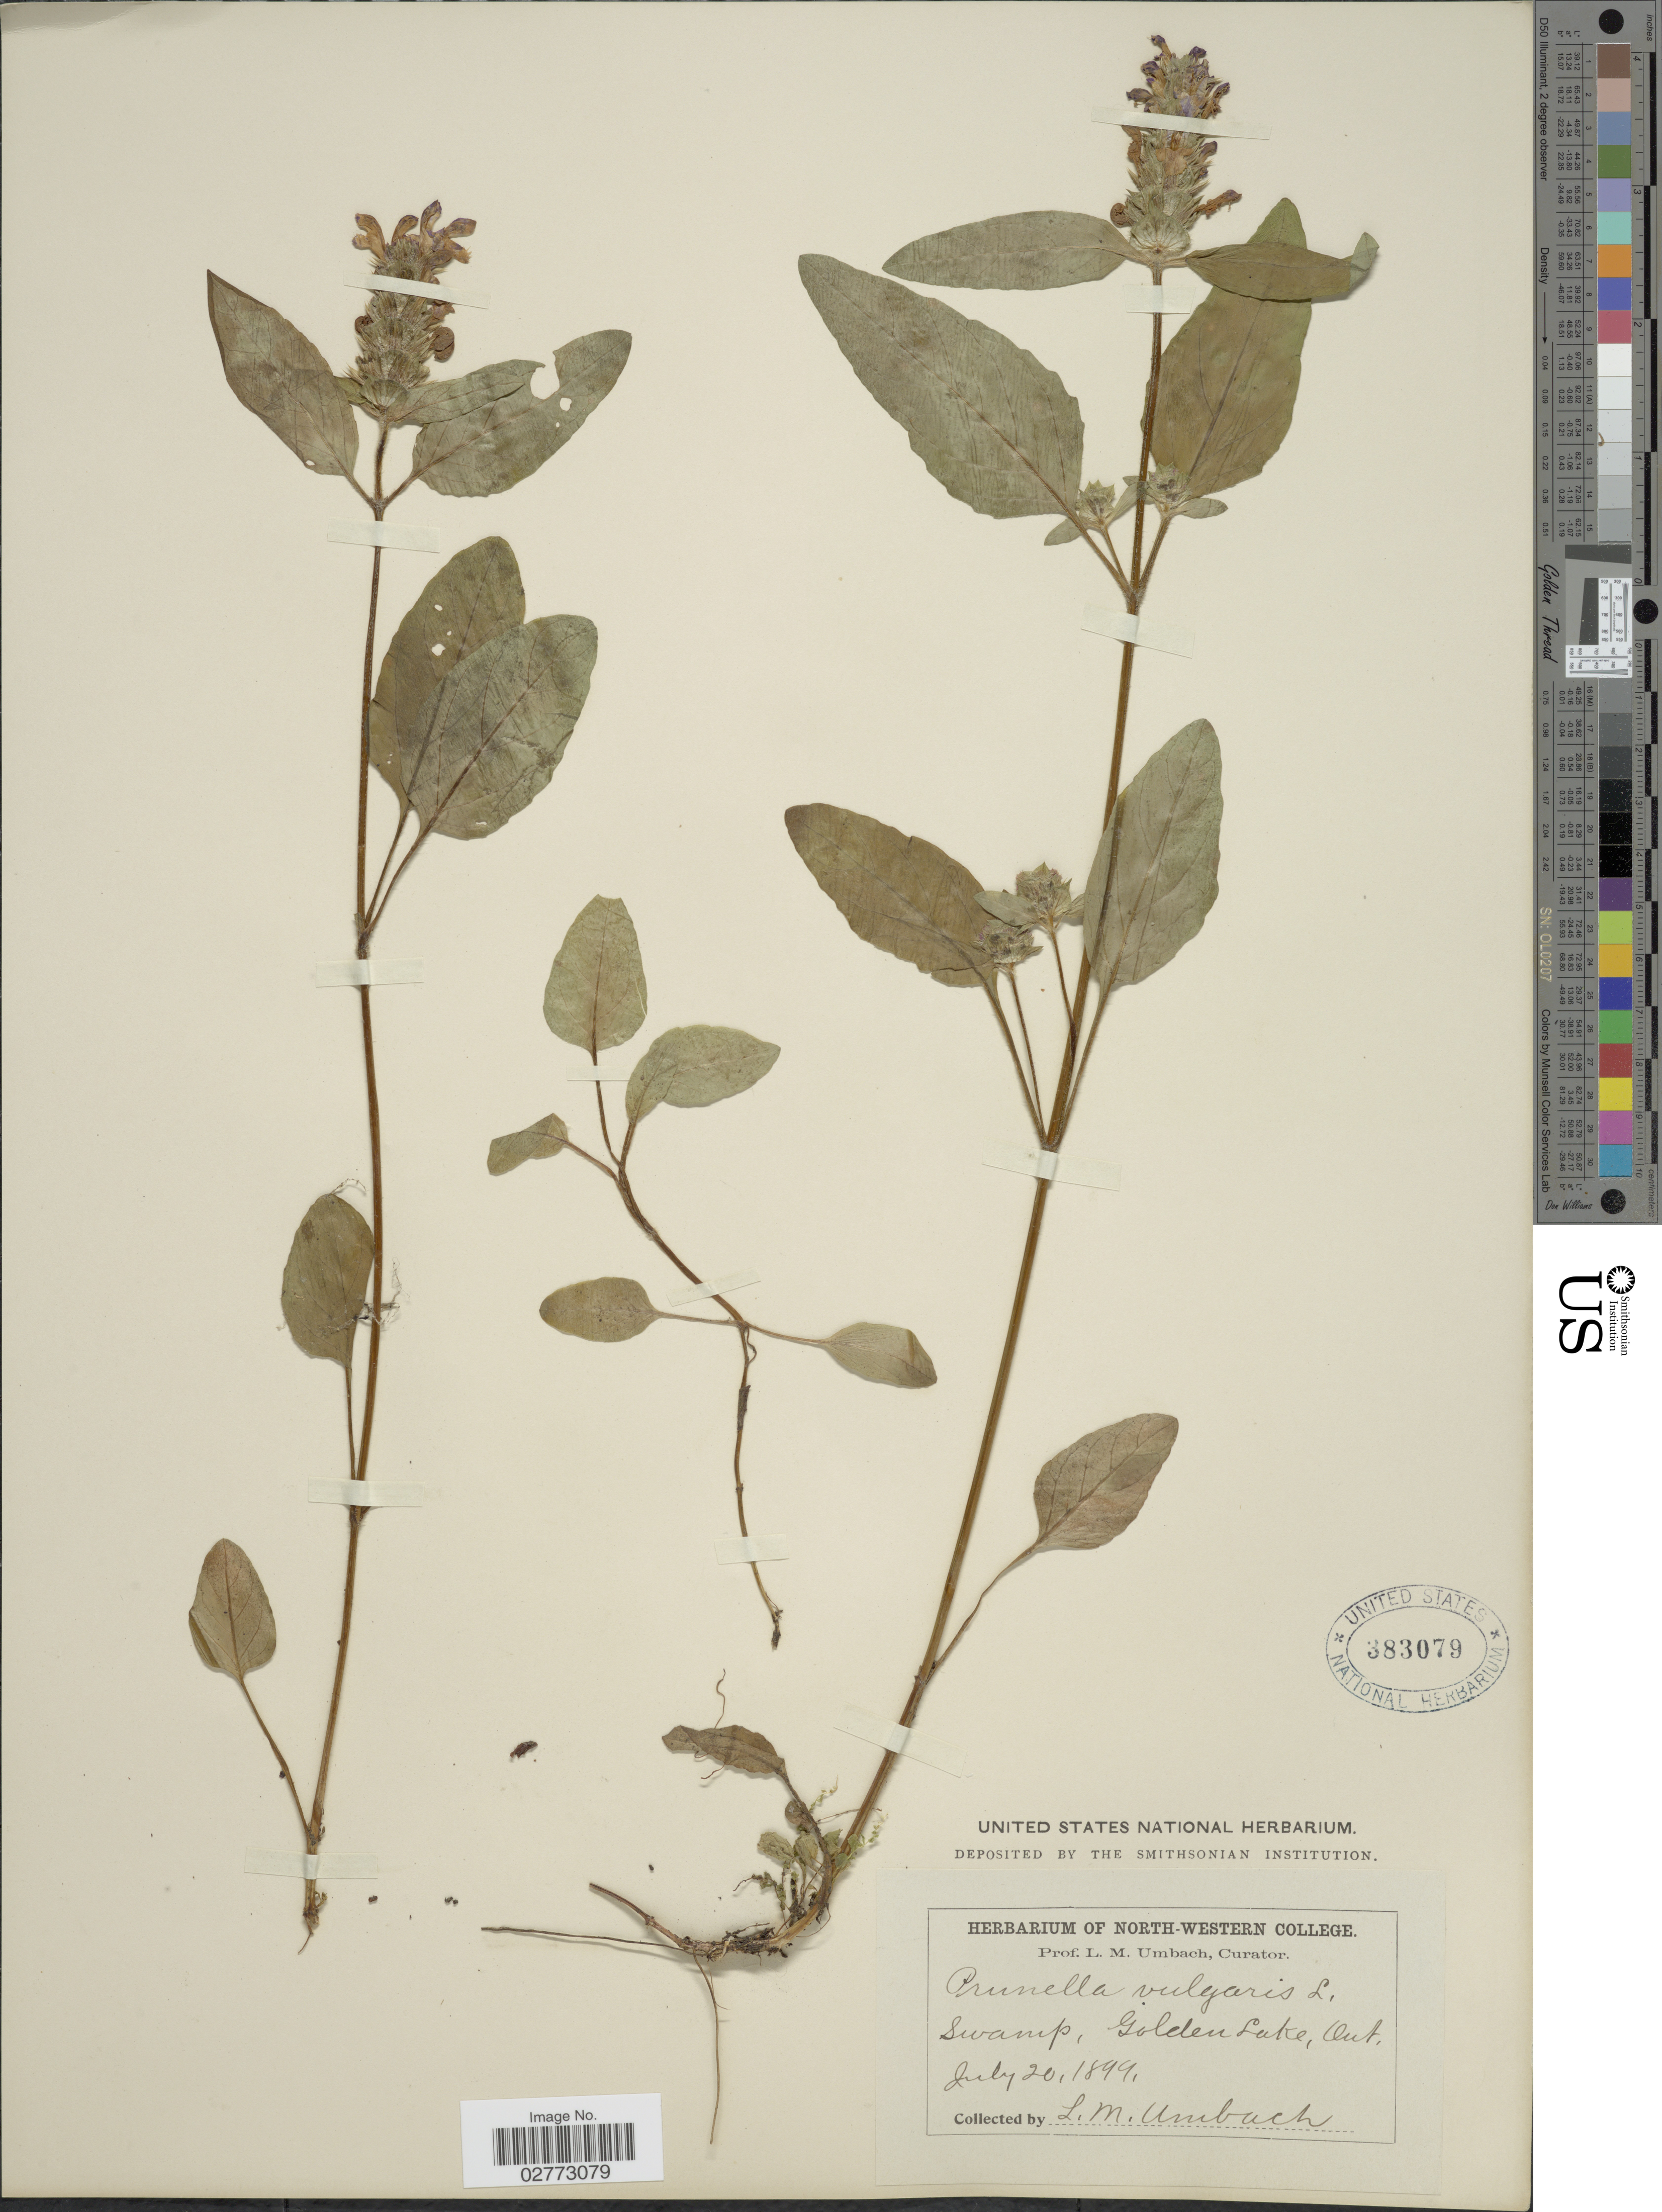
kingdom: Plantae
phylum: Tracheophyta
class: Magnoliopsida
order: Lamiales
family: Lamiaceae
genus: Prunella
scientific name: Prunella vulgaris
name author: L.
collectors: L. M. Umbach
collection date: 1899-07-20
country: Canada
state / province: Ontario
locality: Swamp, Golden Lake, Ont.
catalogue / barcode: US 383079